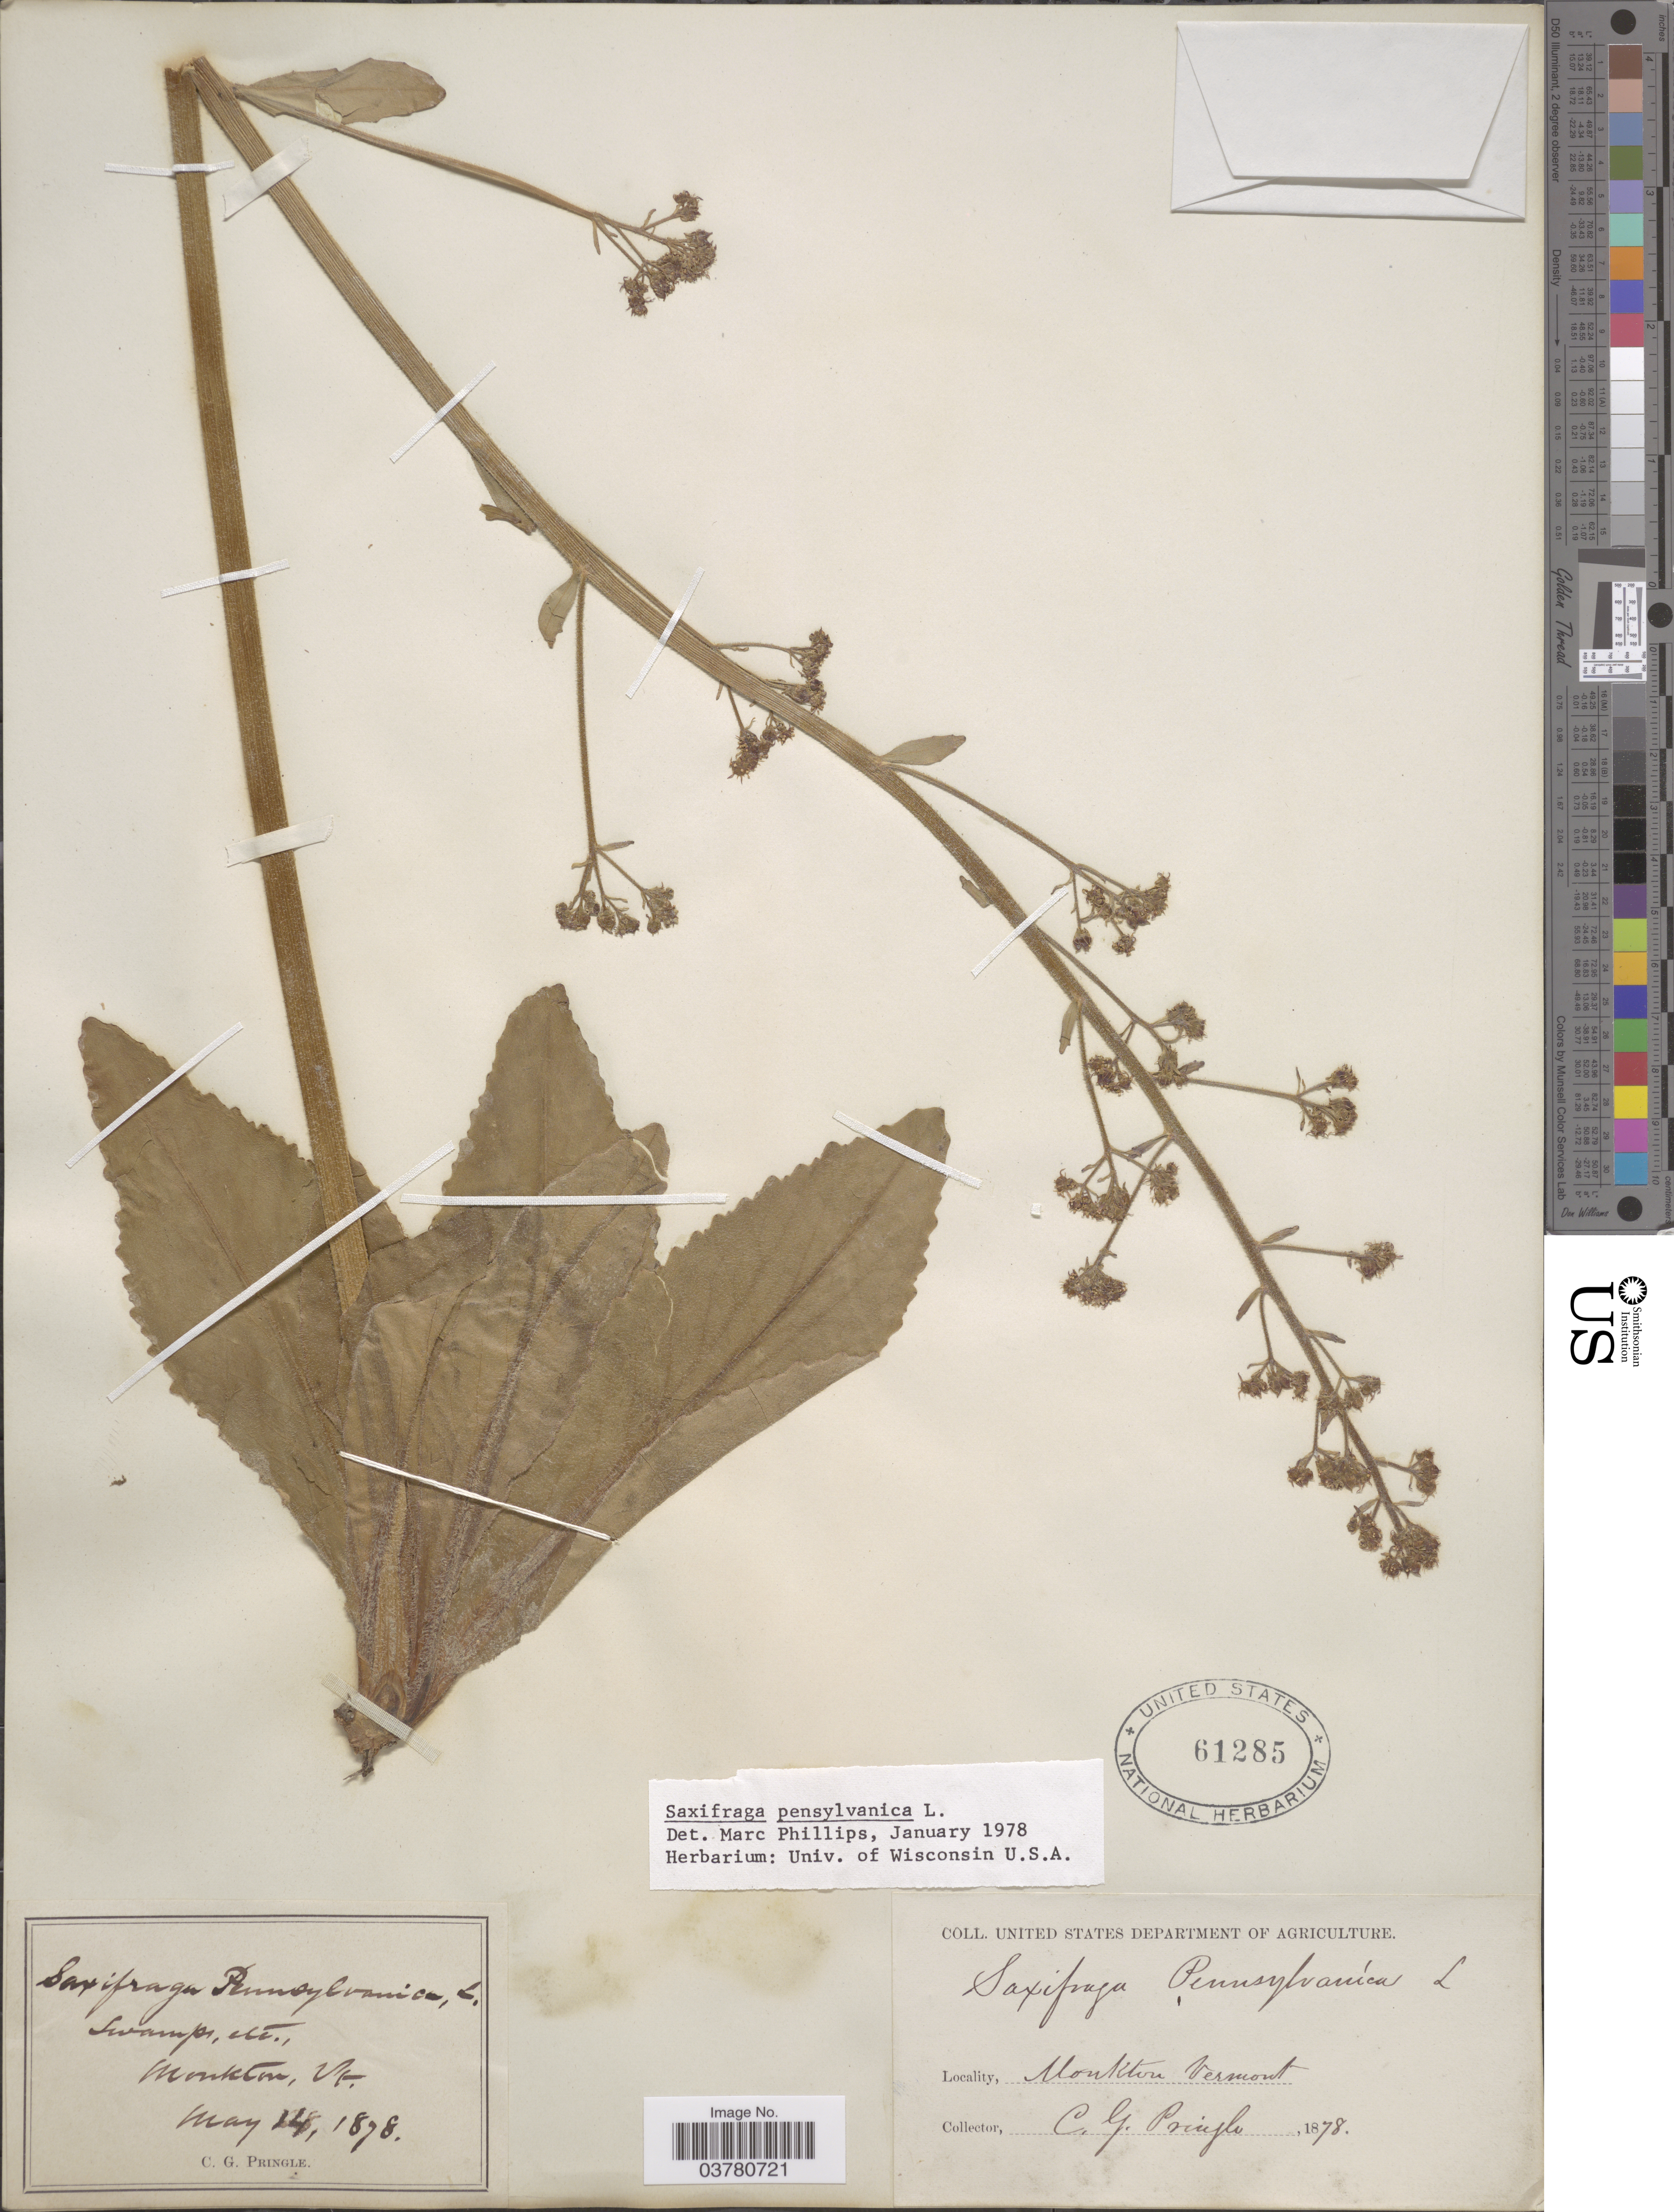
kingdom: Plantae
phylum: Tracheophyta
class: Magnoliopsida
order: Saxifragales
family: Saxifragaceae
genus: Micranthes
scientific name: Micranthes pensylvanica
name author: (L.) Haw.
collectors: C. G. Pringle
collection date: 1878-05-14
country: United States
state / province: Vermont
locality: Monkton.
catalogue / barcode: US 61285